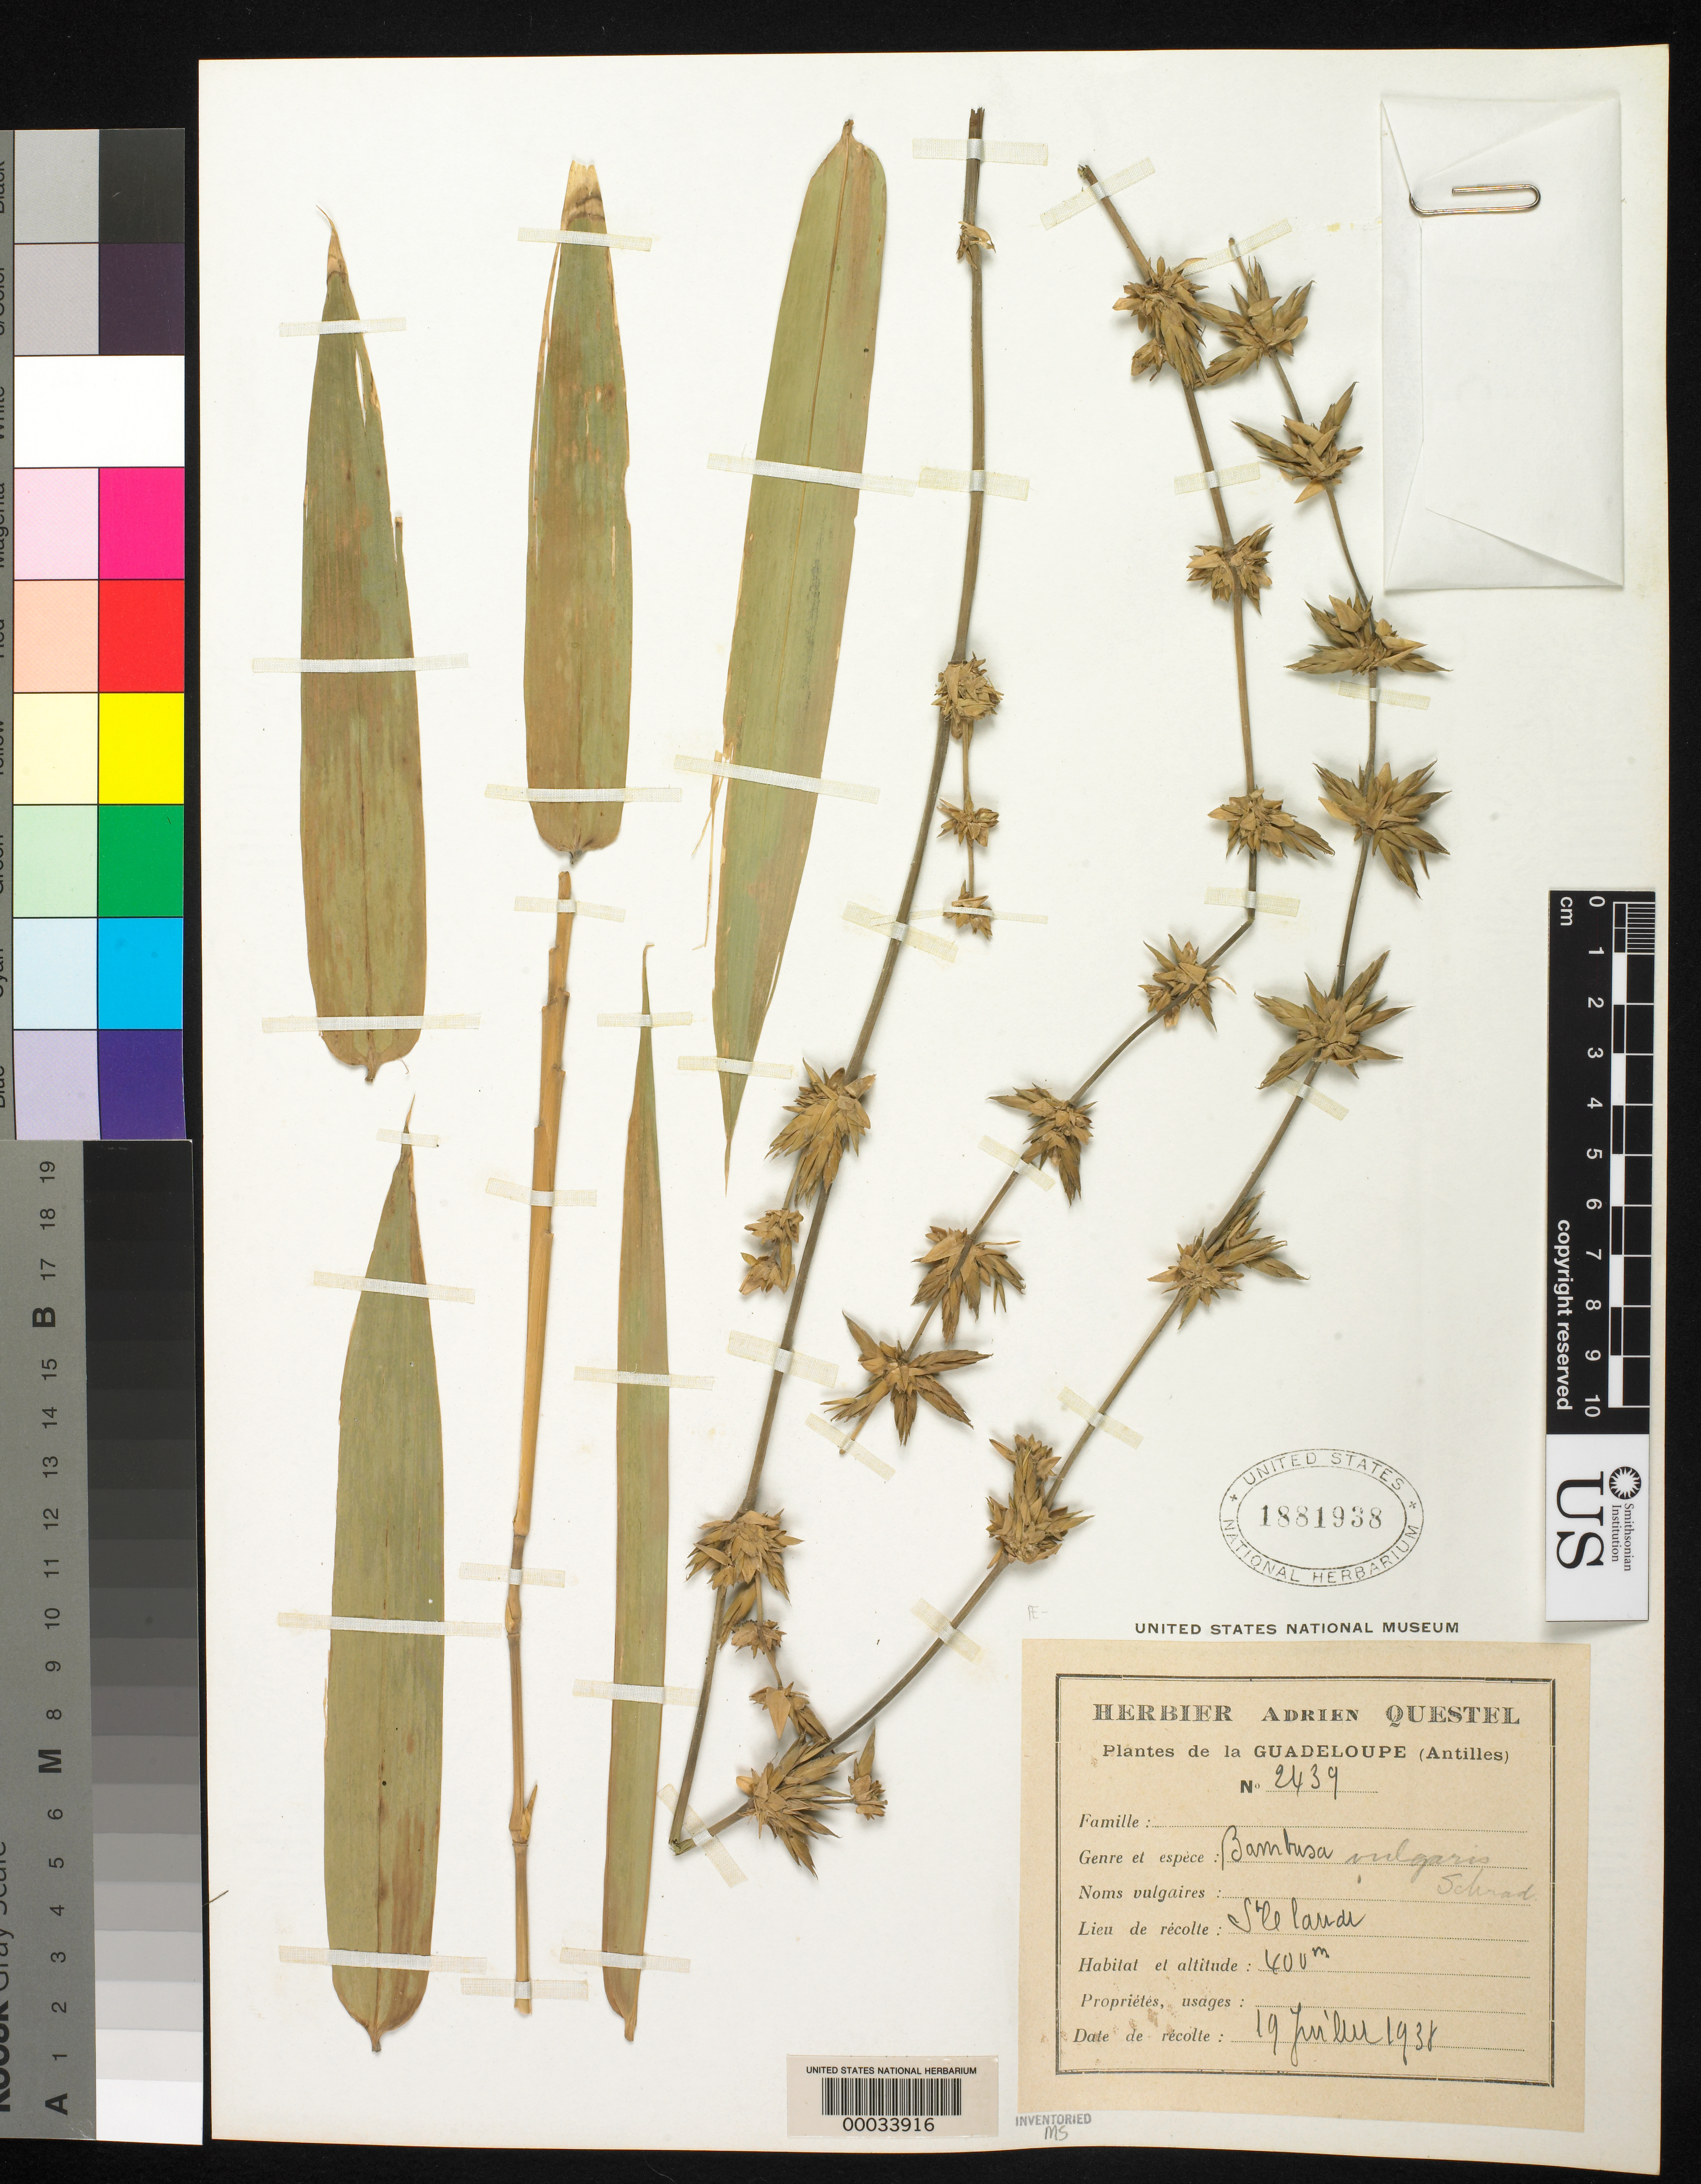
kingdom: Plantae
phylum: Tracheophyta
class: Liliopsida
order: Poales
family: Poaceae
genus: Bambusa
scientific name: Bambusa vulgaris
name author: Schrad. ex J.C. Wendl.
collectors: ex herb. A. Questal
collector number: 2439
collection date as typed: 19 Jan 1938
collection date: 1938-01-19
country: Guadeloupe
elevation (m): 400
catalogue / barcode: US 1881938